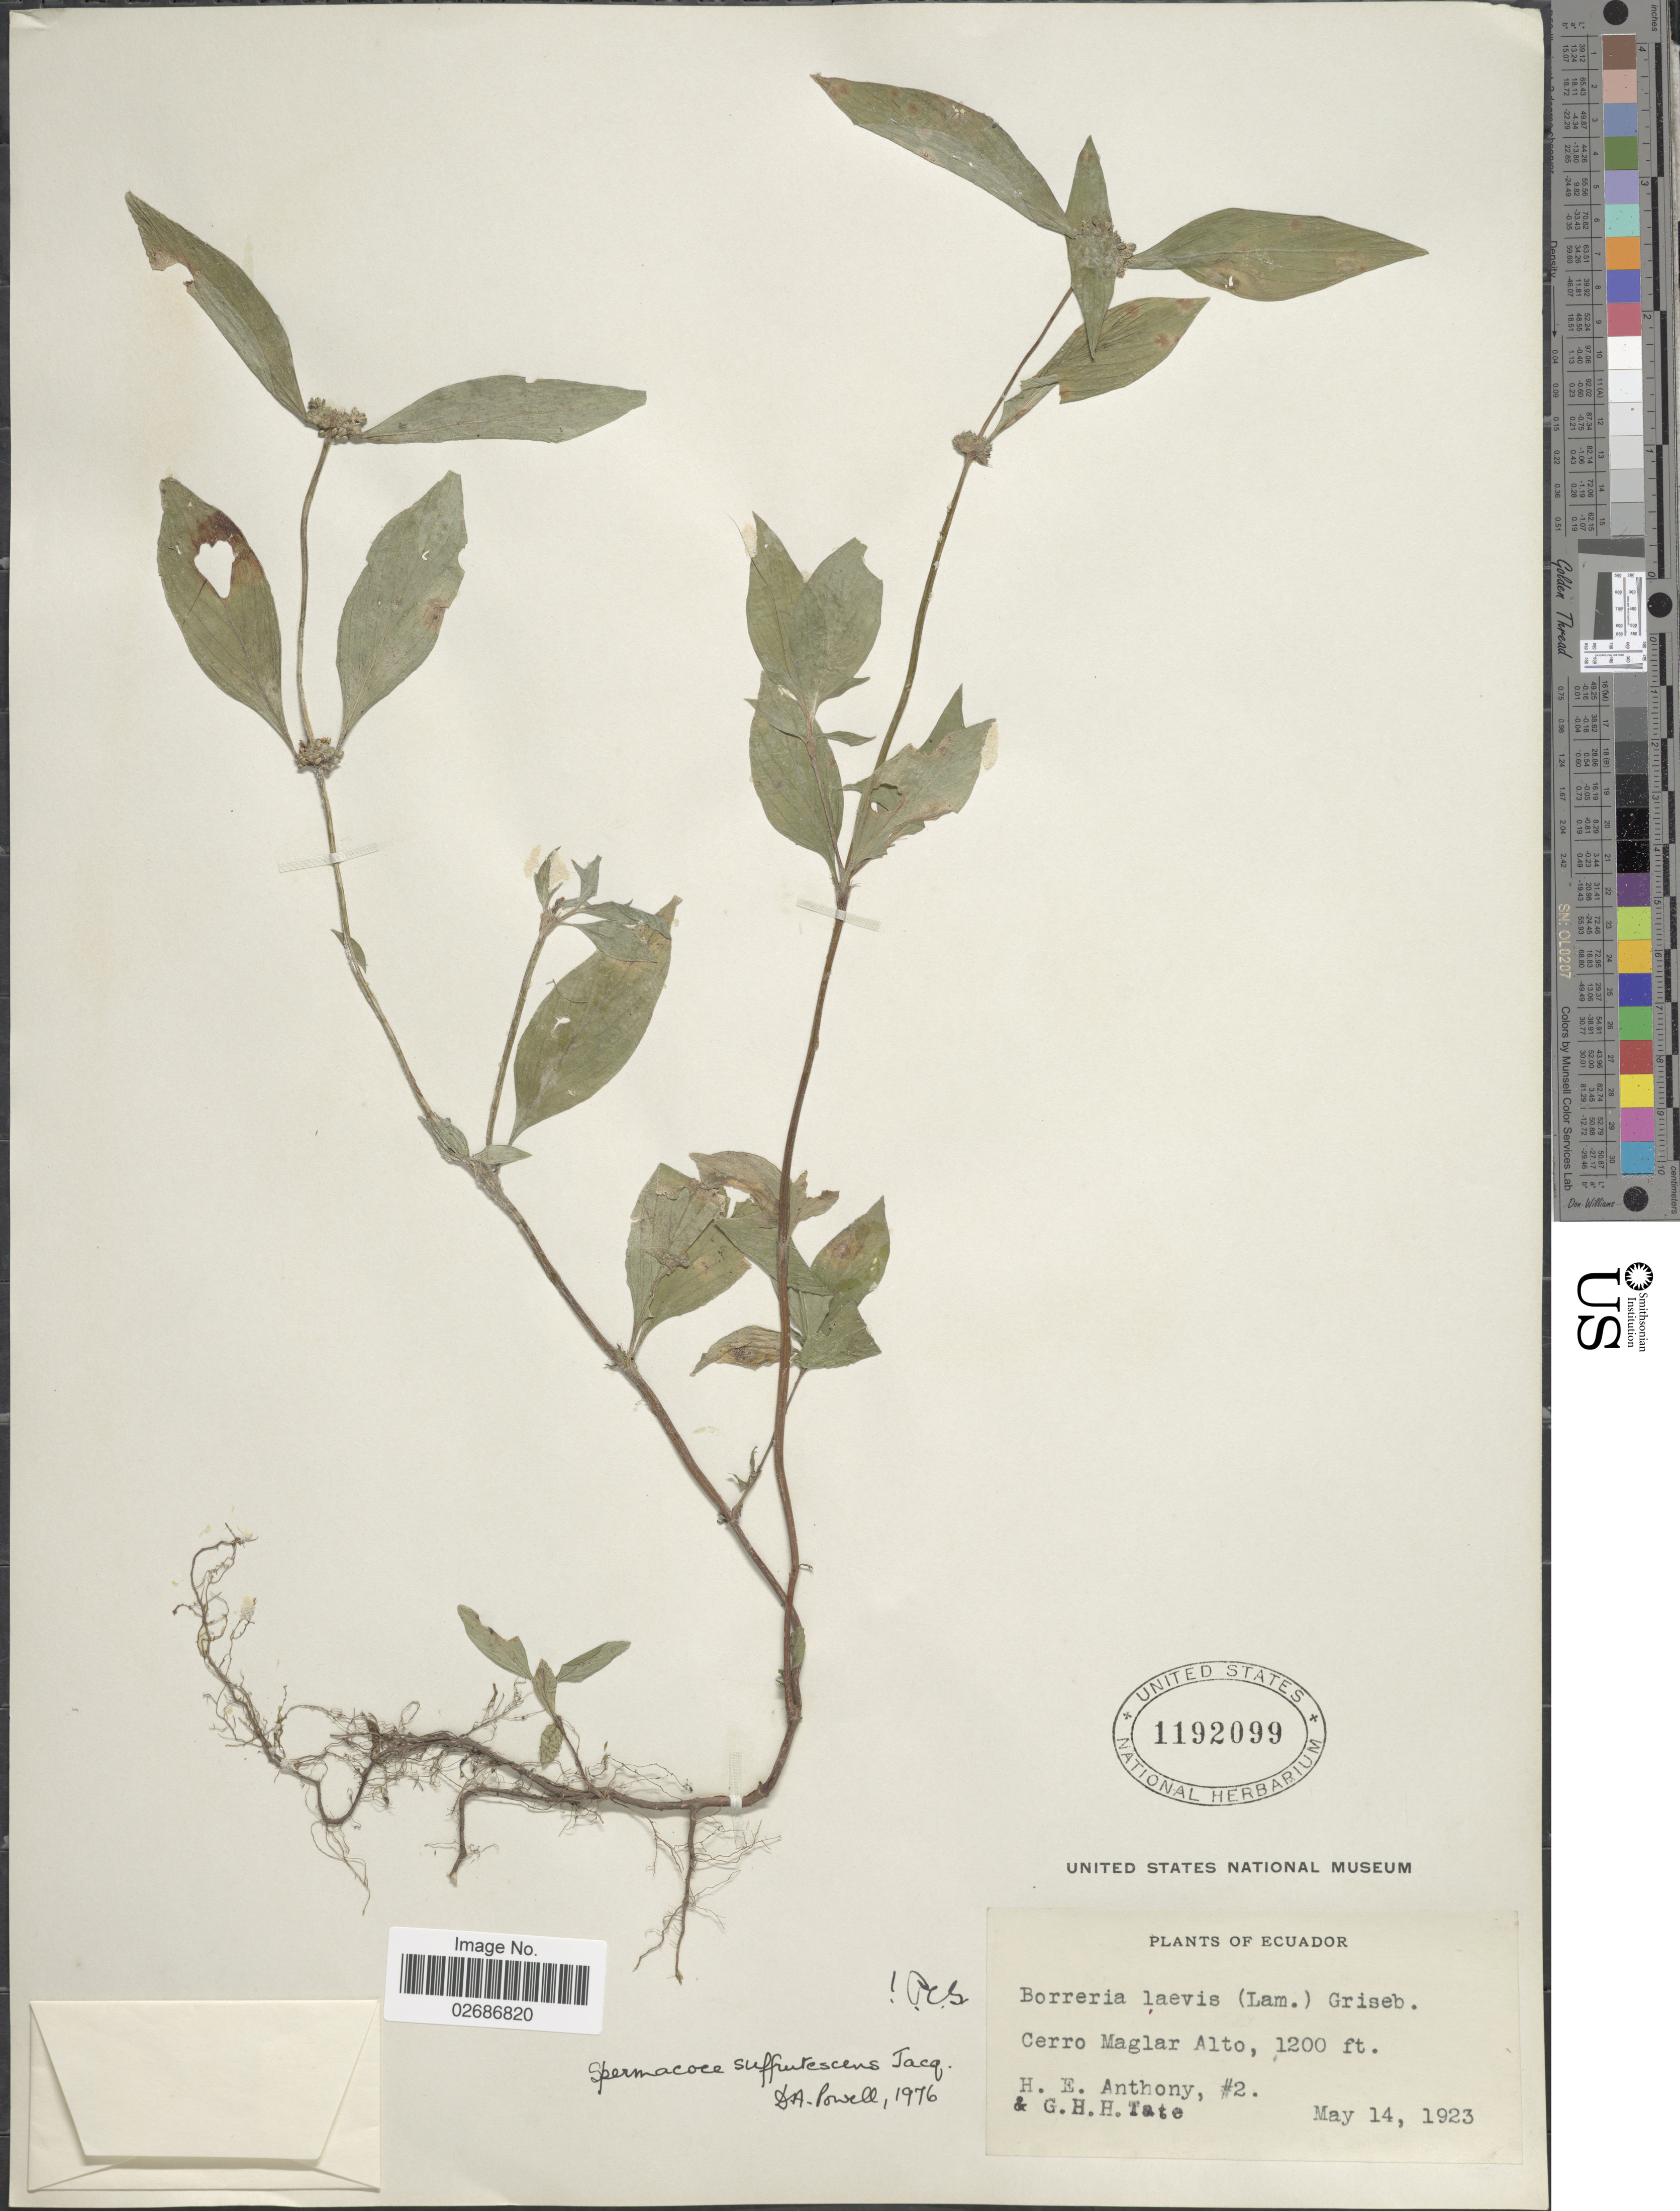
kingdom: Plantae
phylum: Tracheophyta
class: Magnoliopsida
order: Gentianales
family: Rubiaceae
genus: Borreria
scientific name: Borreria remota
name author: (Lam.) Bacigalupo & E.L. Cabral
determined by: Kirkbride, J. H., Jr.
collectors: H. E. Anthony & G. H. H.Tate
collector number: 2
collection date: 1923-05-14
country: Ecuador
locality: Cerro Maglar Alto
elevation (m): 366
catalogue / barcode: US 1192099